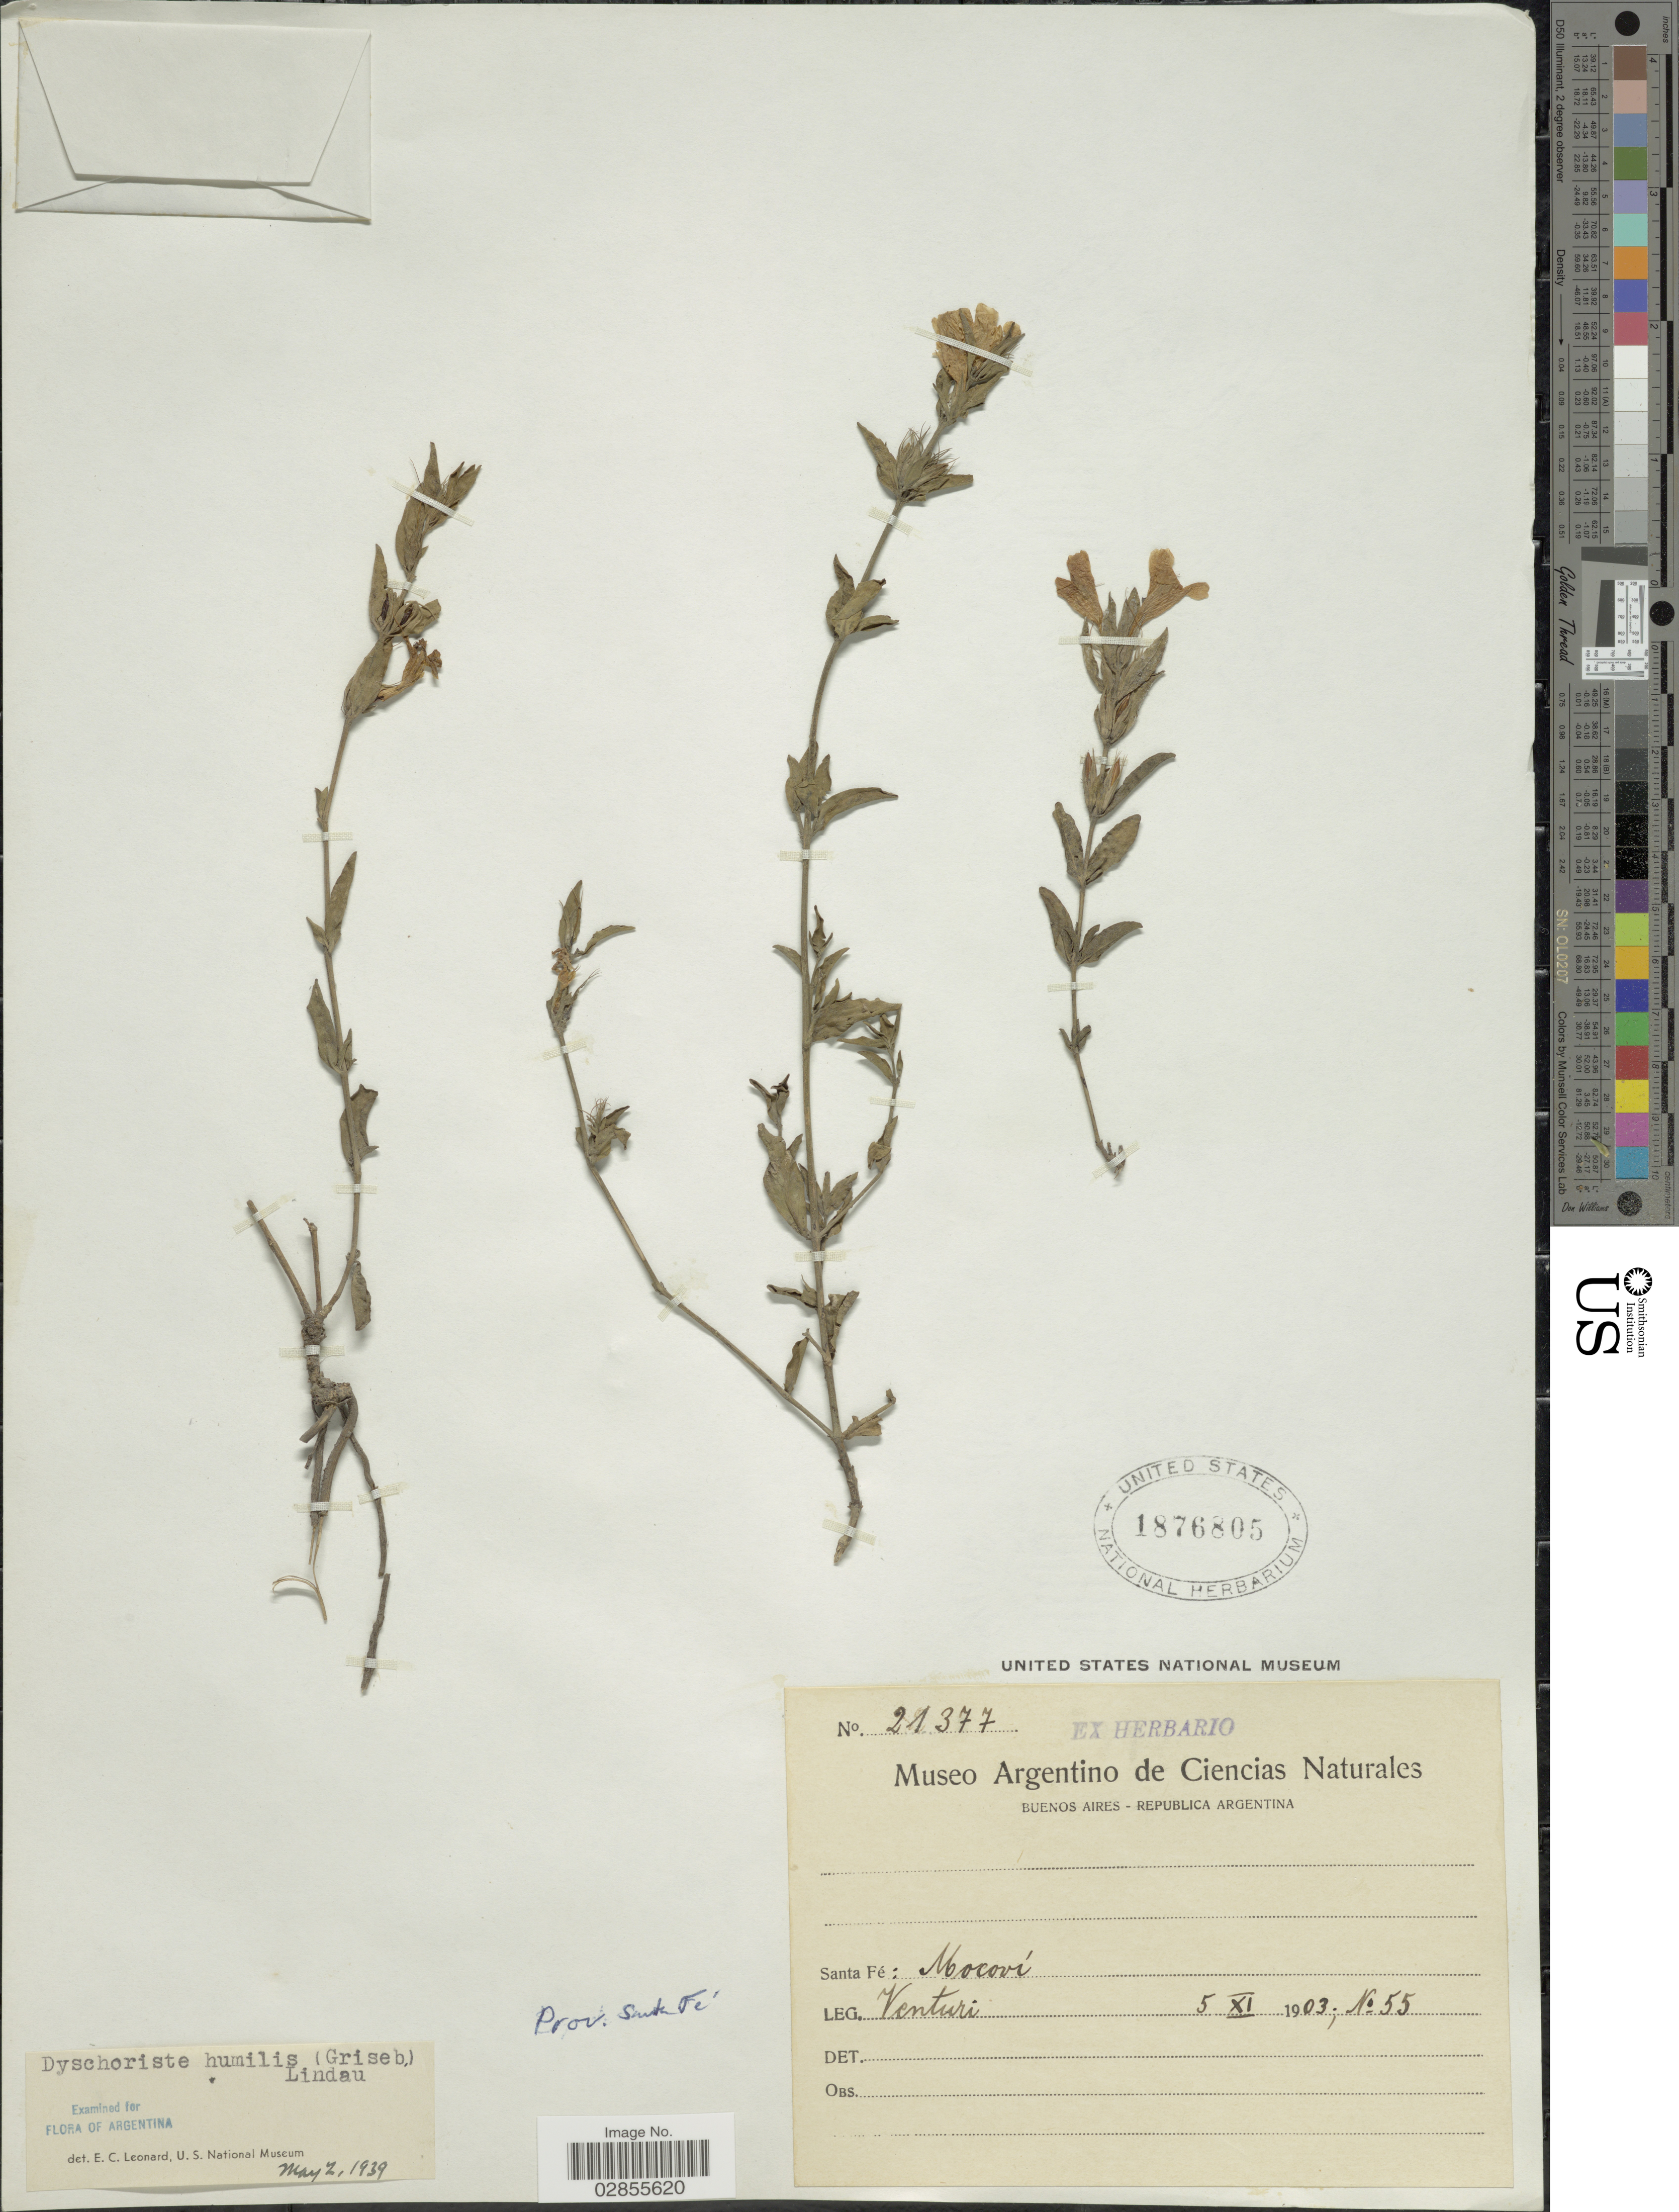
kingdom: Plantae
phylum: Tracheophyta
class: Magnoliopsida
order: Lamiales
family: Acanthaceae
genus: Dyschoriste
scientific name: Dyschoriste humilis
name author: Lindau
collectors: Venturi, --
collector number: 55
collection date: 1903-11-05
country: Argentina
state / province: Santa Fe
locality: Mocovi.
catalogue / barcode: US 1876805